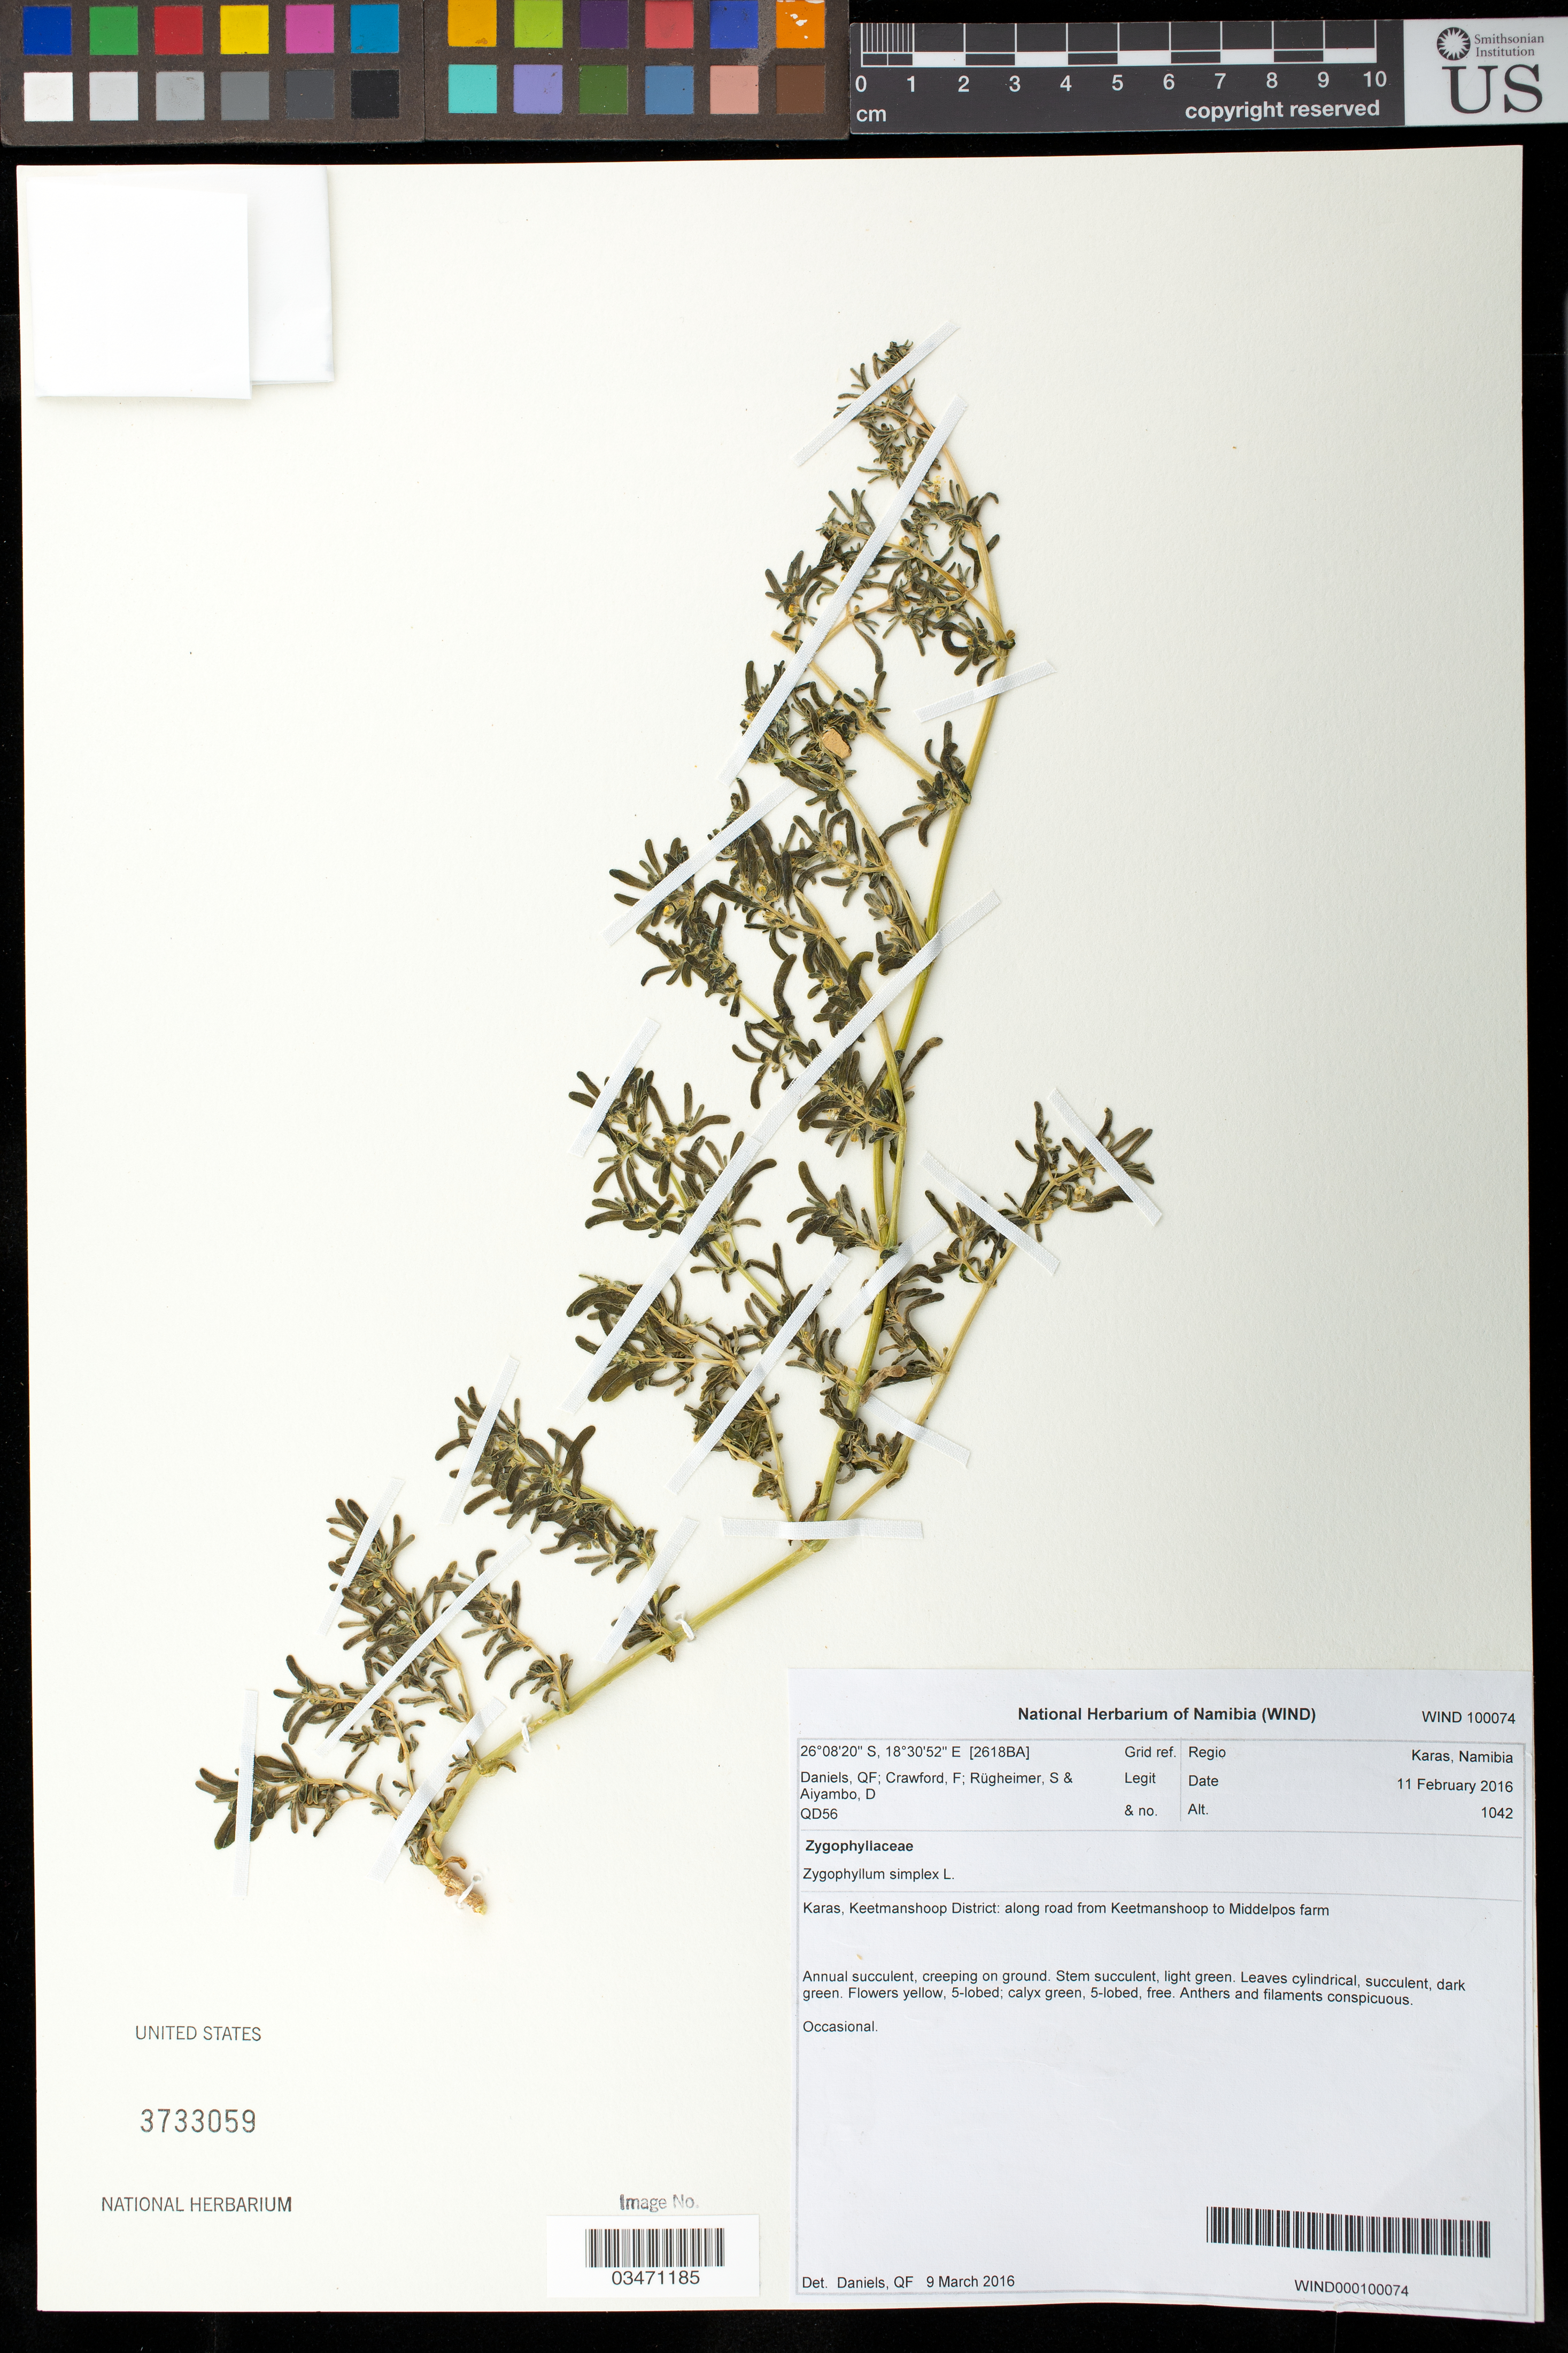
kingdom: Plantae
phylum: Tracheophyta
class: Magnoliopsida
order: Zygophyllales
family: Zygophyllaceae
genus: Zygophyllum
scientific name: Zygophyllum simplex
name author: L.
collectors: F. Crawford, S. Rugheimer & D. Aiyambo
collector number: QD56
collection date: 2016-02-11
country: Namibia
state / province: Karas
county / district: Keetmanshoop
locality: Along road from Keetmanshoop to Middelpos farm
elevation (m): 1042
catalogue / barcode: US 3733059